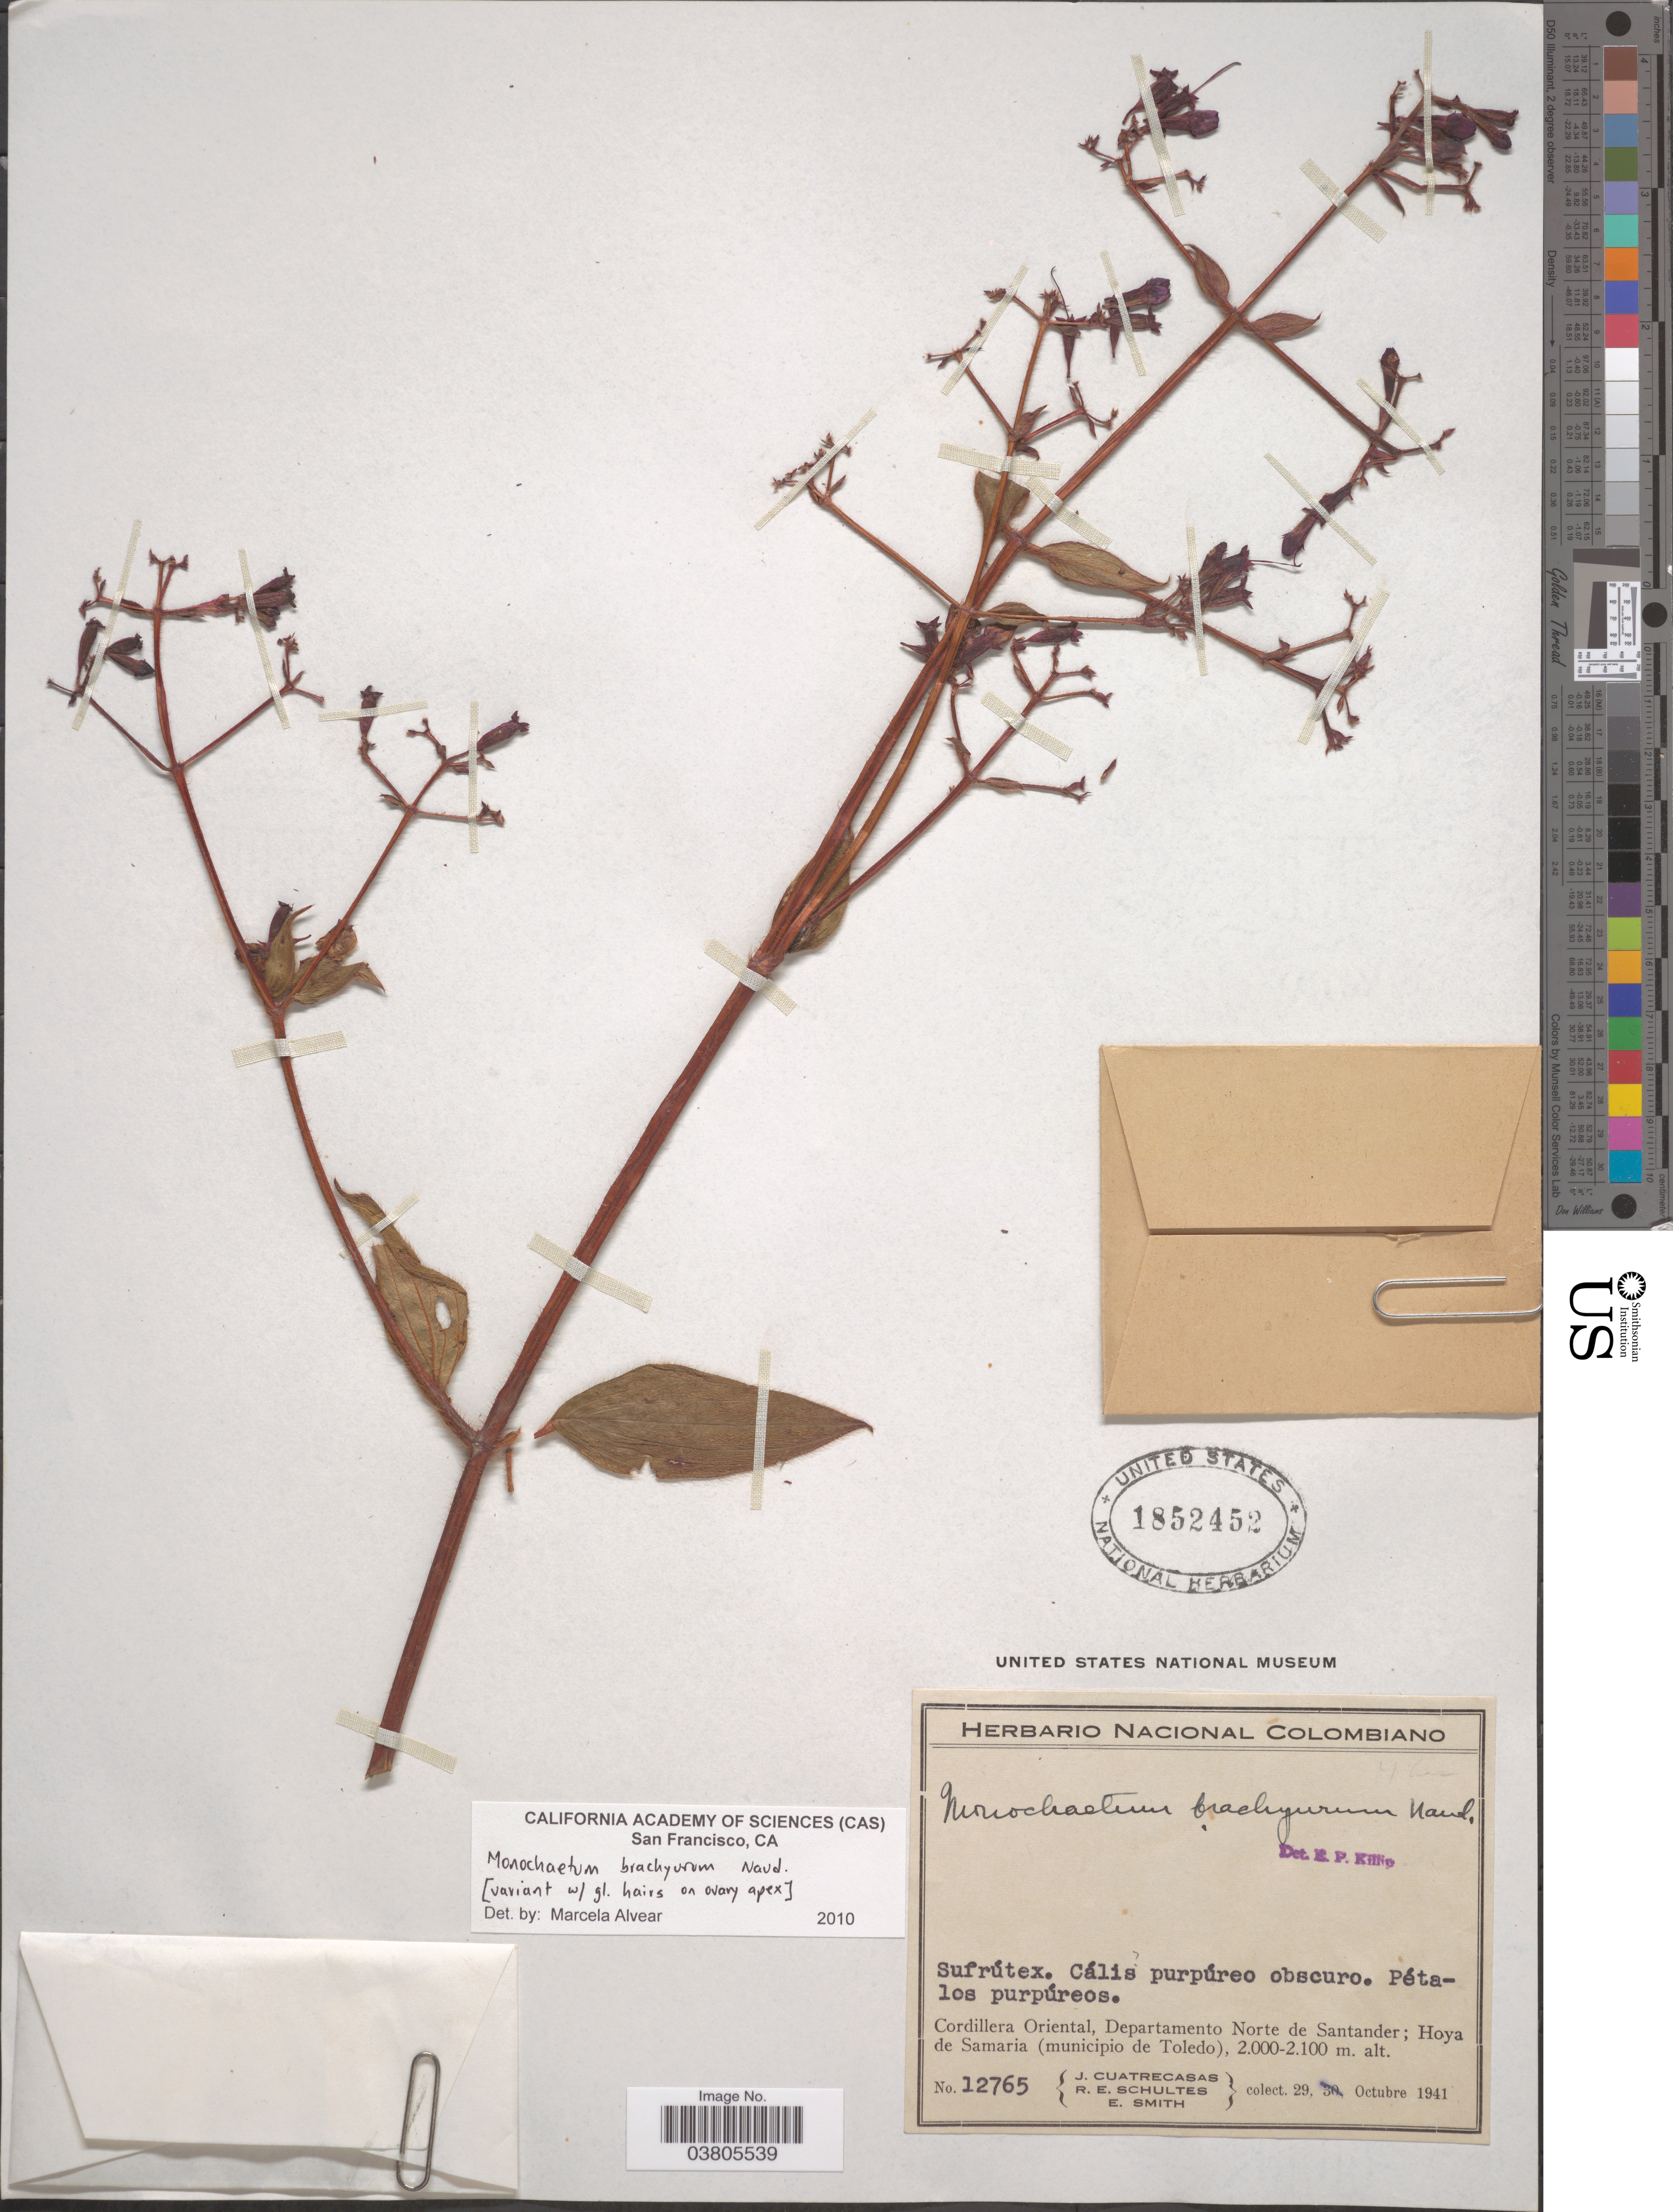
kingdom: Plantae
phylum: Tracheophyta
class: Magnoliopsida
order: Myrtales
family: Melastomataceae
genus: Monochaetum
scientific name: Monochaetum brachyurum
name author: Naudin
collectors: E. P. Killip, R. E. Schultes & E. Smith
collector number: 12765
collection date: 1941-10-29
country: Colombia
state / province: Norte de Santander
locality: Cordillera Oriental, Departamento Norte de Santander; Hoya de Samaria (municipio de Toledo).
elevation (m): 2000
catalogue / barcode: US 1852452